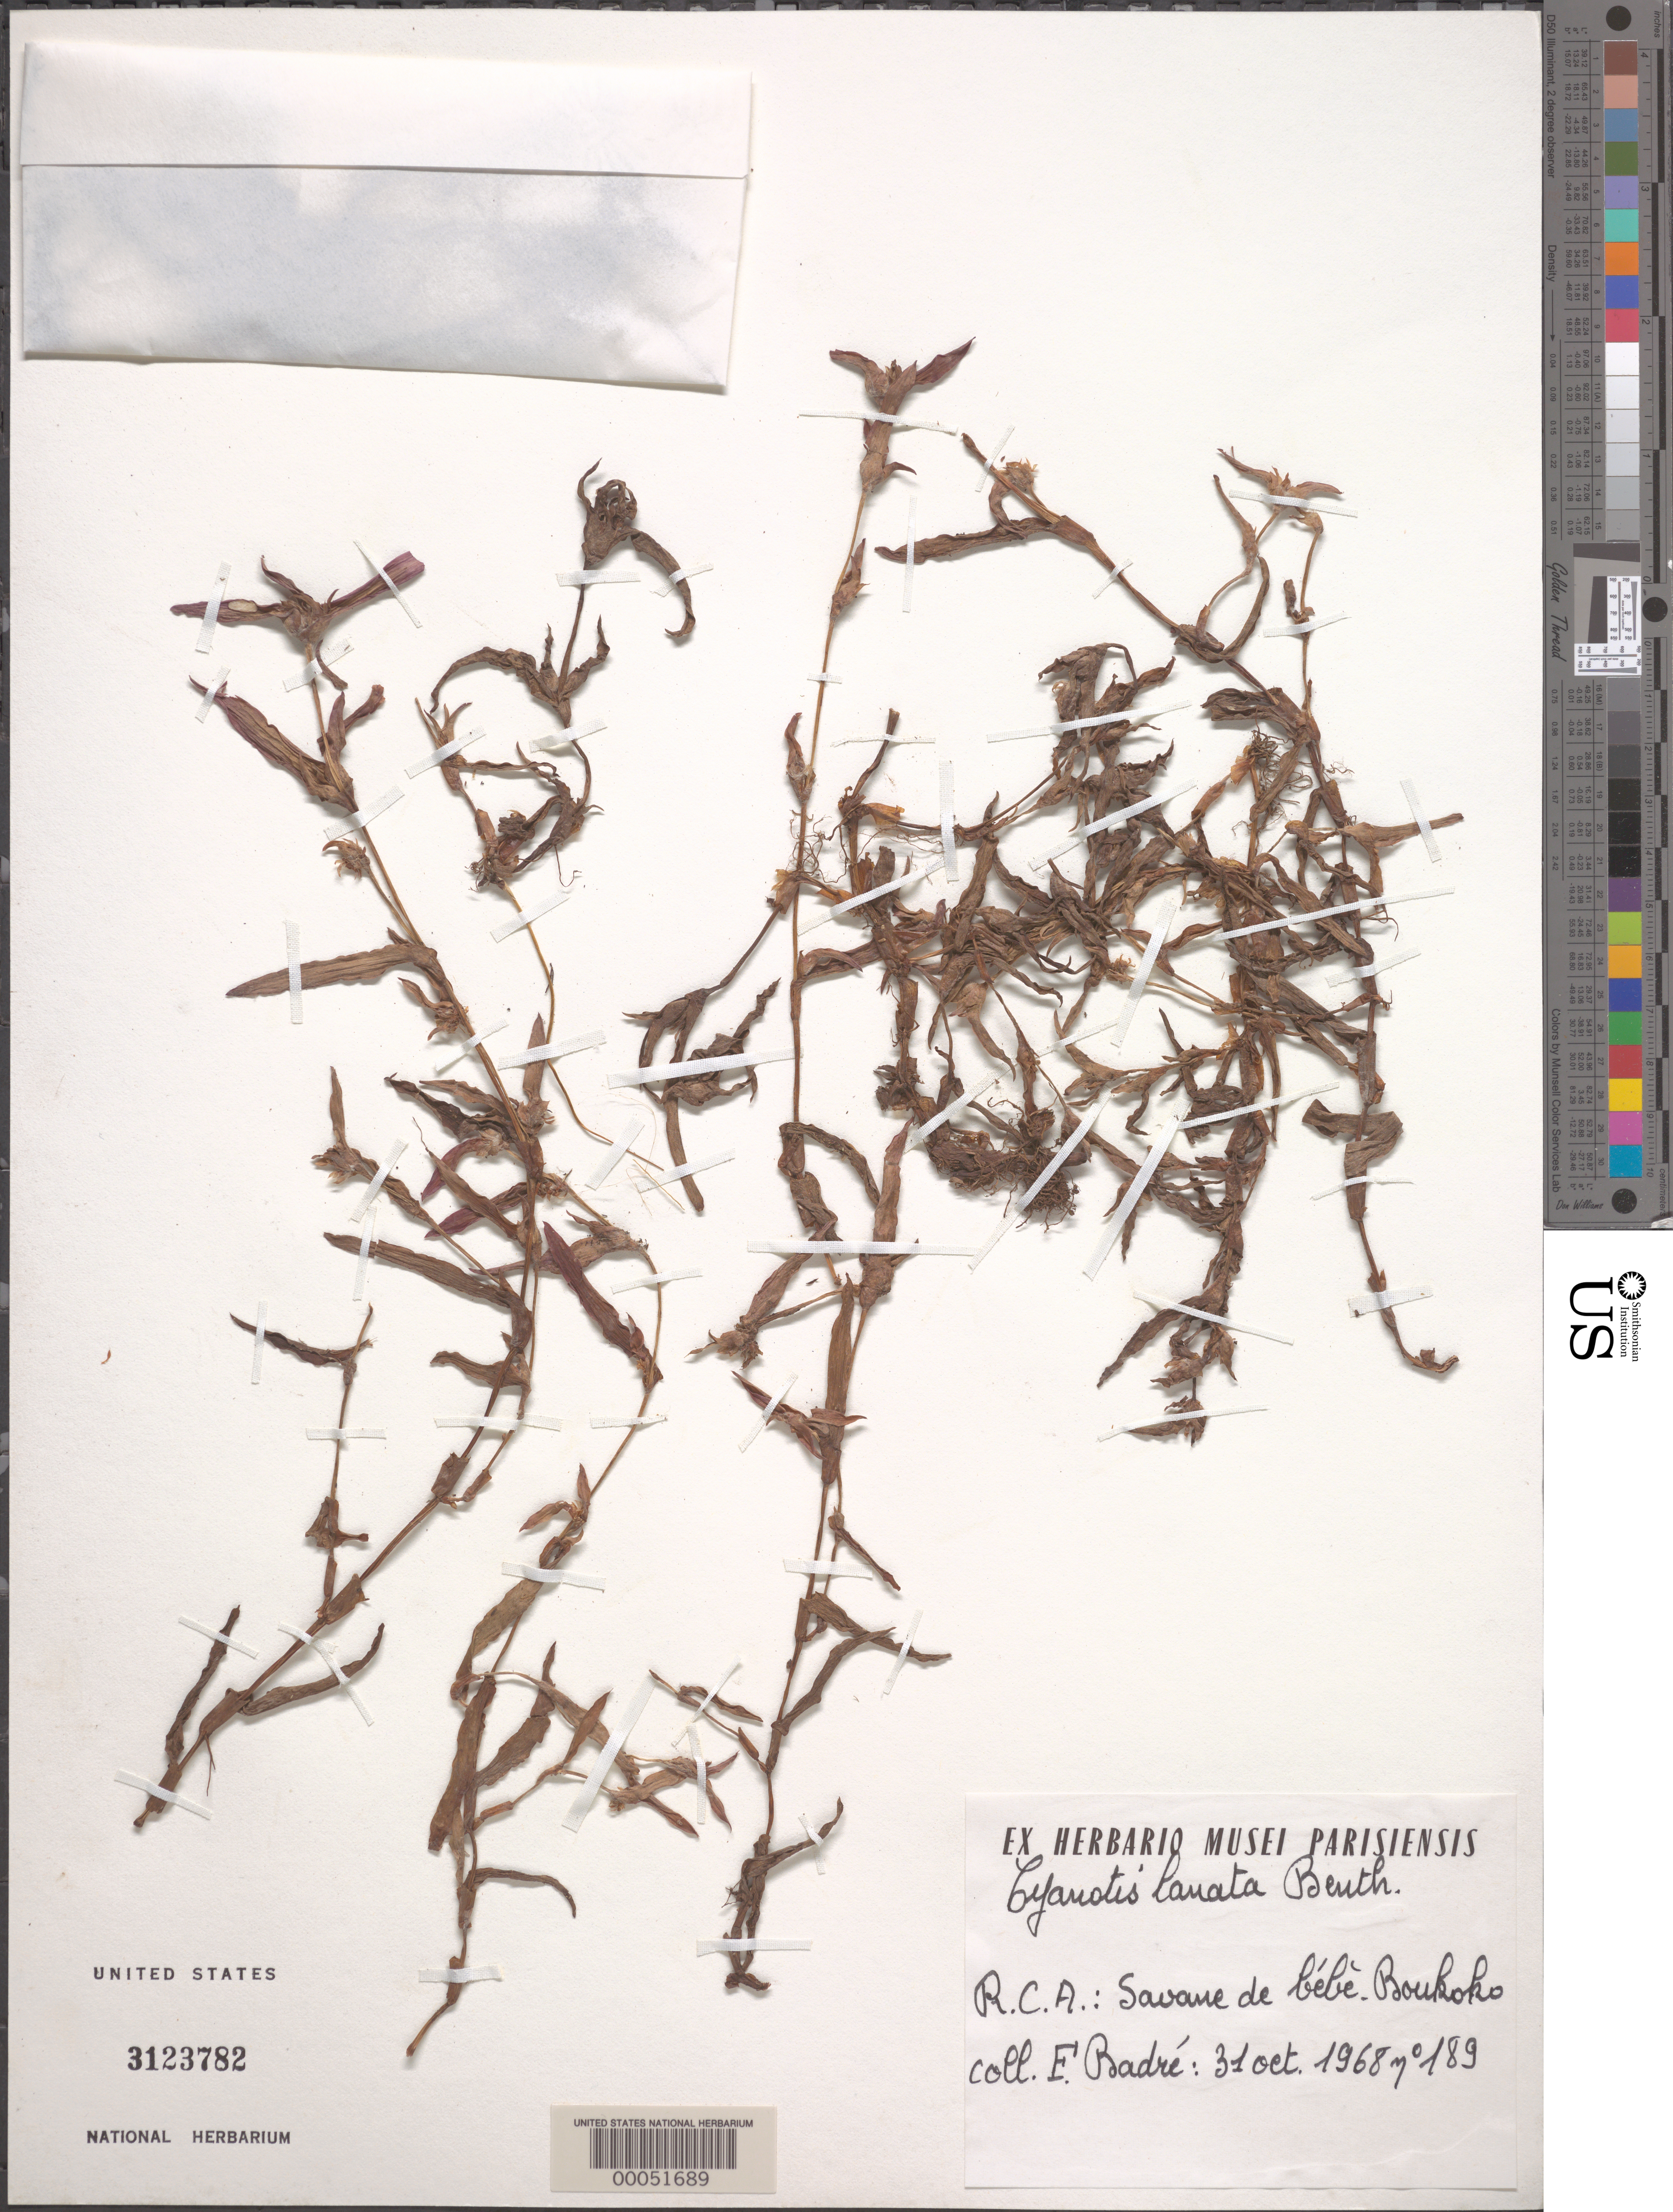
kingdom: Plantae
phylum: Tracheophyta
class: Liliopsida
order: Commelinales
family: Commelinaceae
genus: Cyanotis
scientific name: Cyanotis lanata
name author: Benth.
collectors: F. Badré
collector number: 189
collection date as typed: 31 Oct 1968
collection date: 1968-10-31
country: Central African Republic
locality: Boukoko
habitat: Savanna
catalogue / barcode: US 3123782